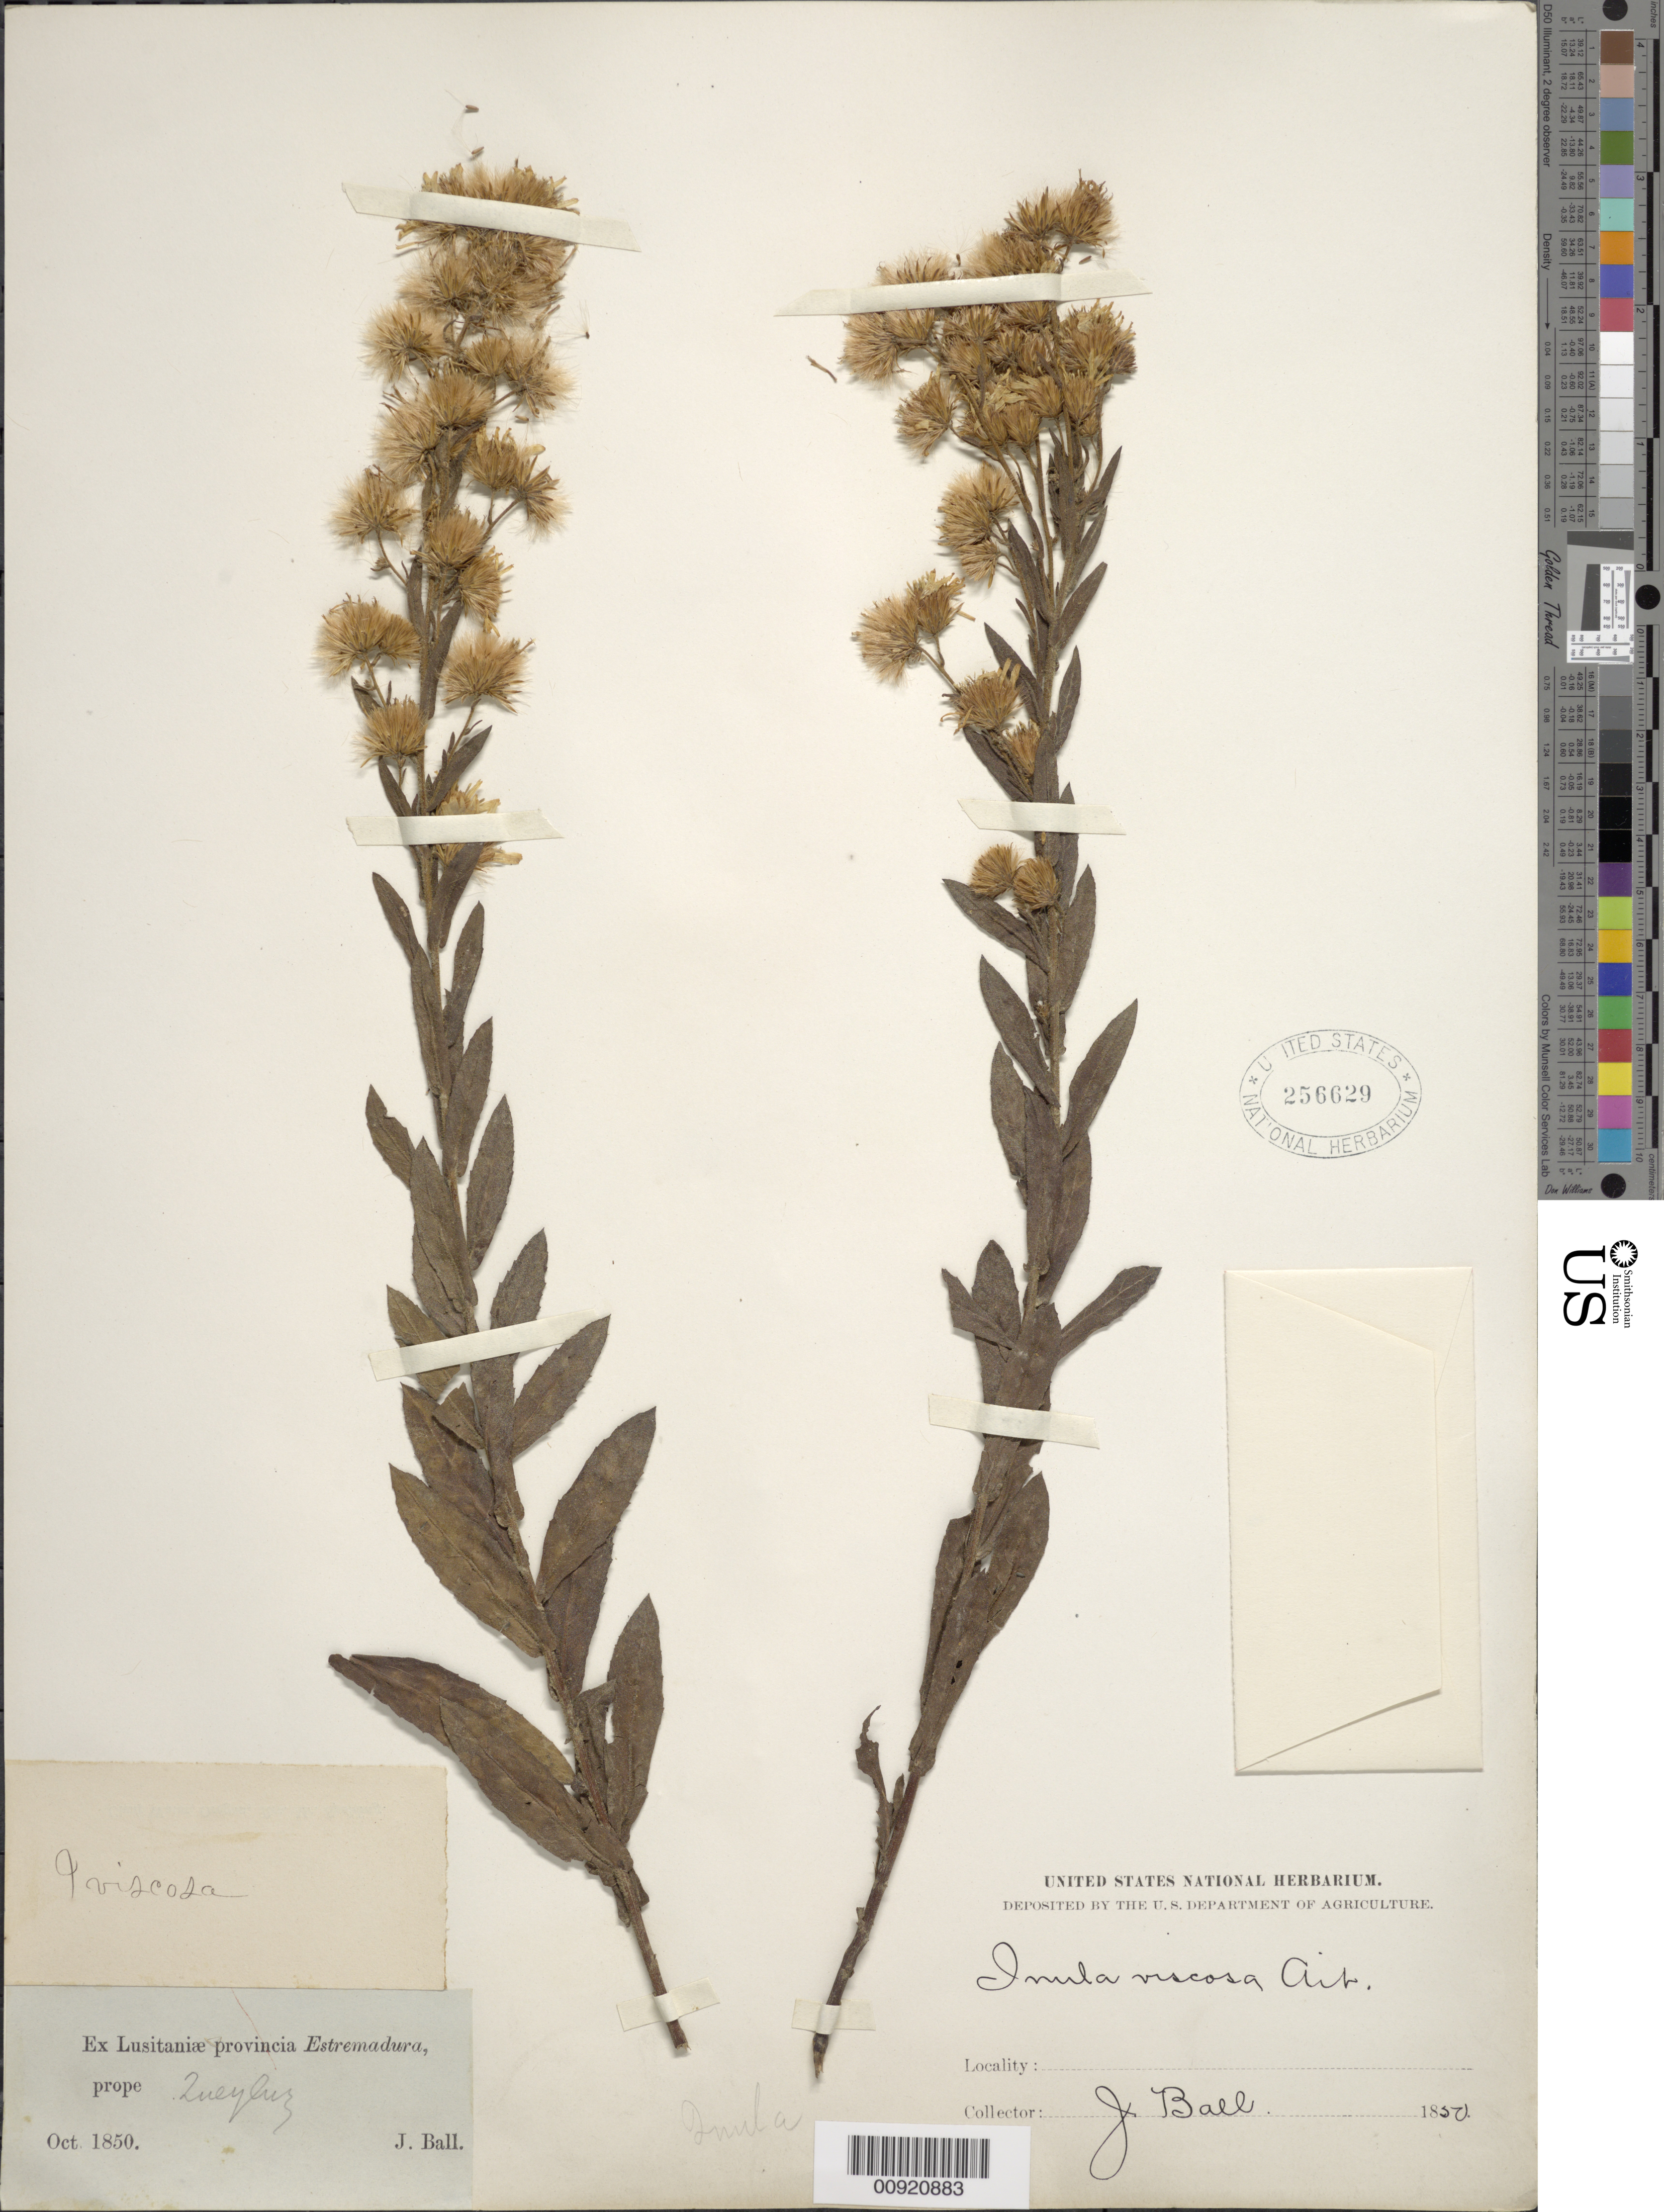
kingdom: Plantae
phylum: Tracheophyta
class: Magnoliopsida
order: Asterales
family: Asteraceae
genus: Inula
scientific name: Inula viscosa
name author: (L.) Aiton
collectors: J. Ball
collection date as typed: Oct 1850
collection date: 1850-10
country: Portugal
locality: Ex Lusitaniae provincia Estremadura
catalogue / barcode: US 256629